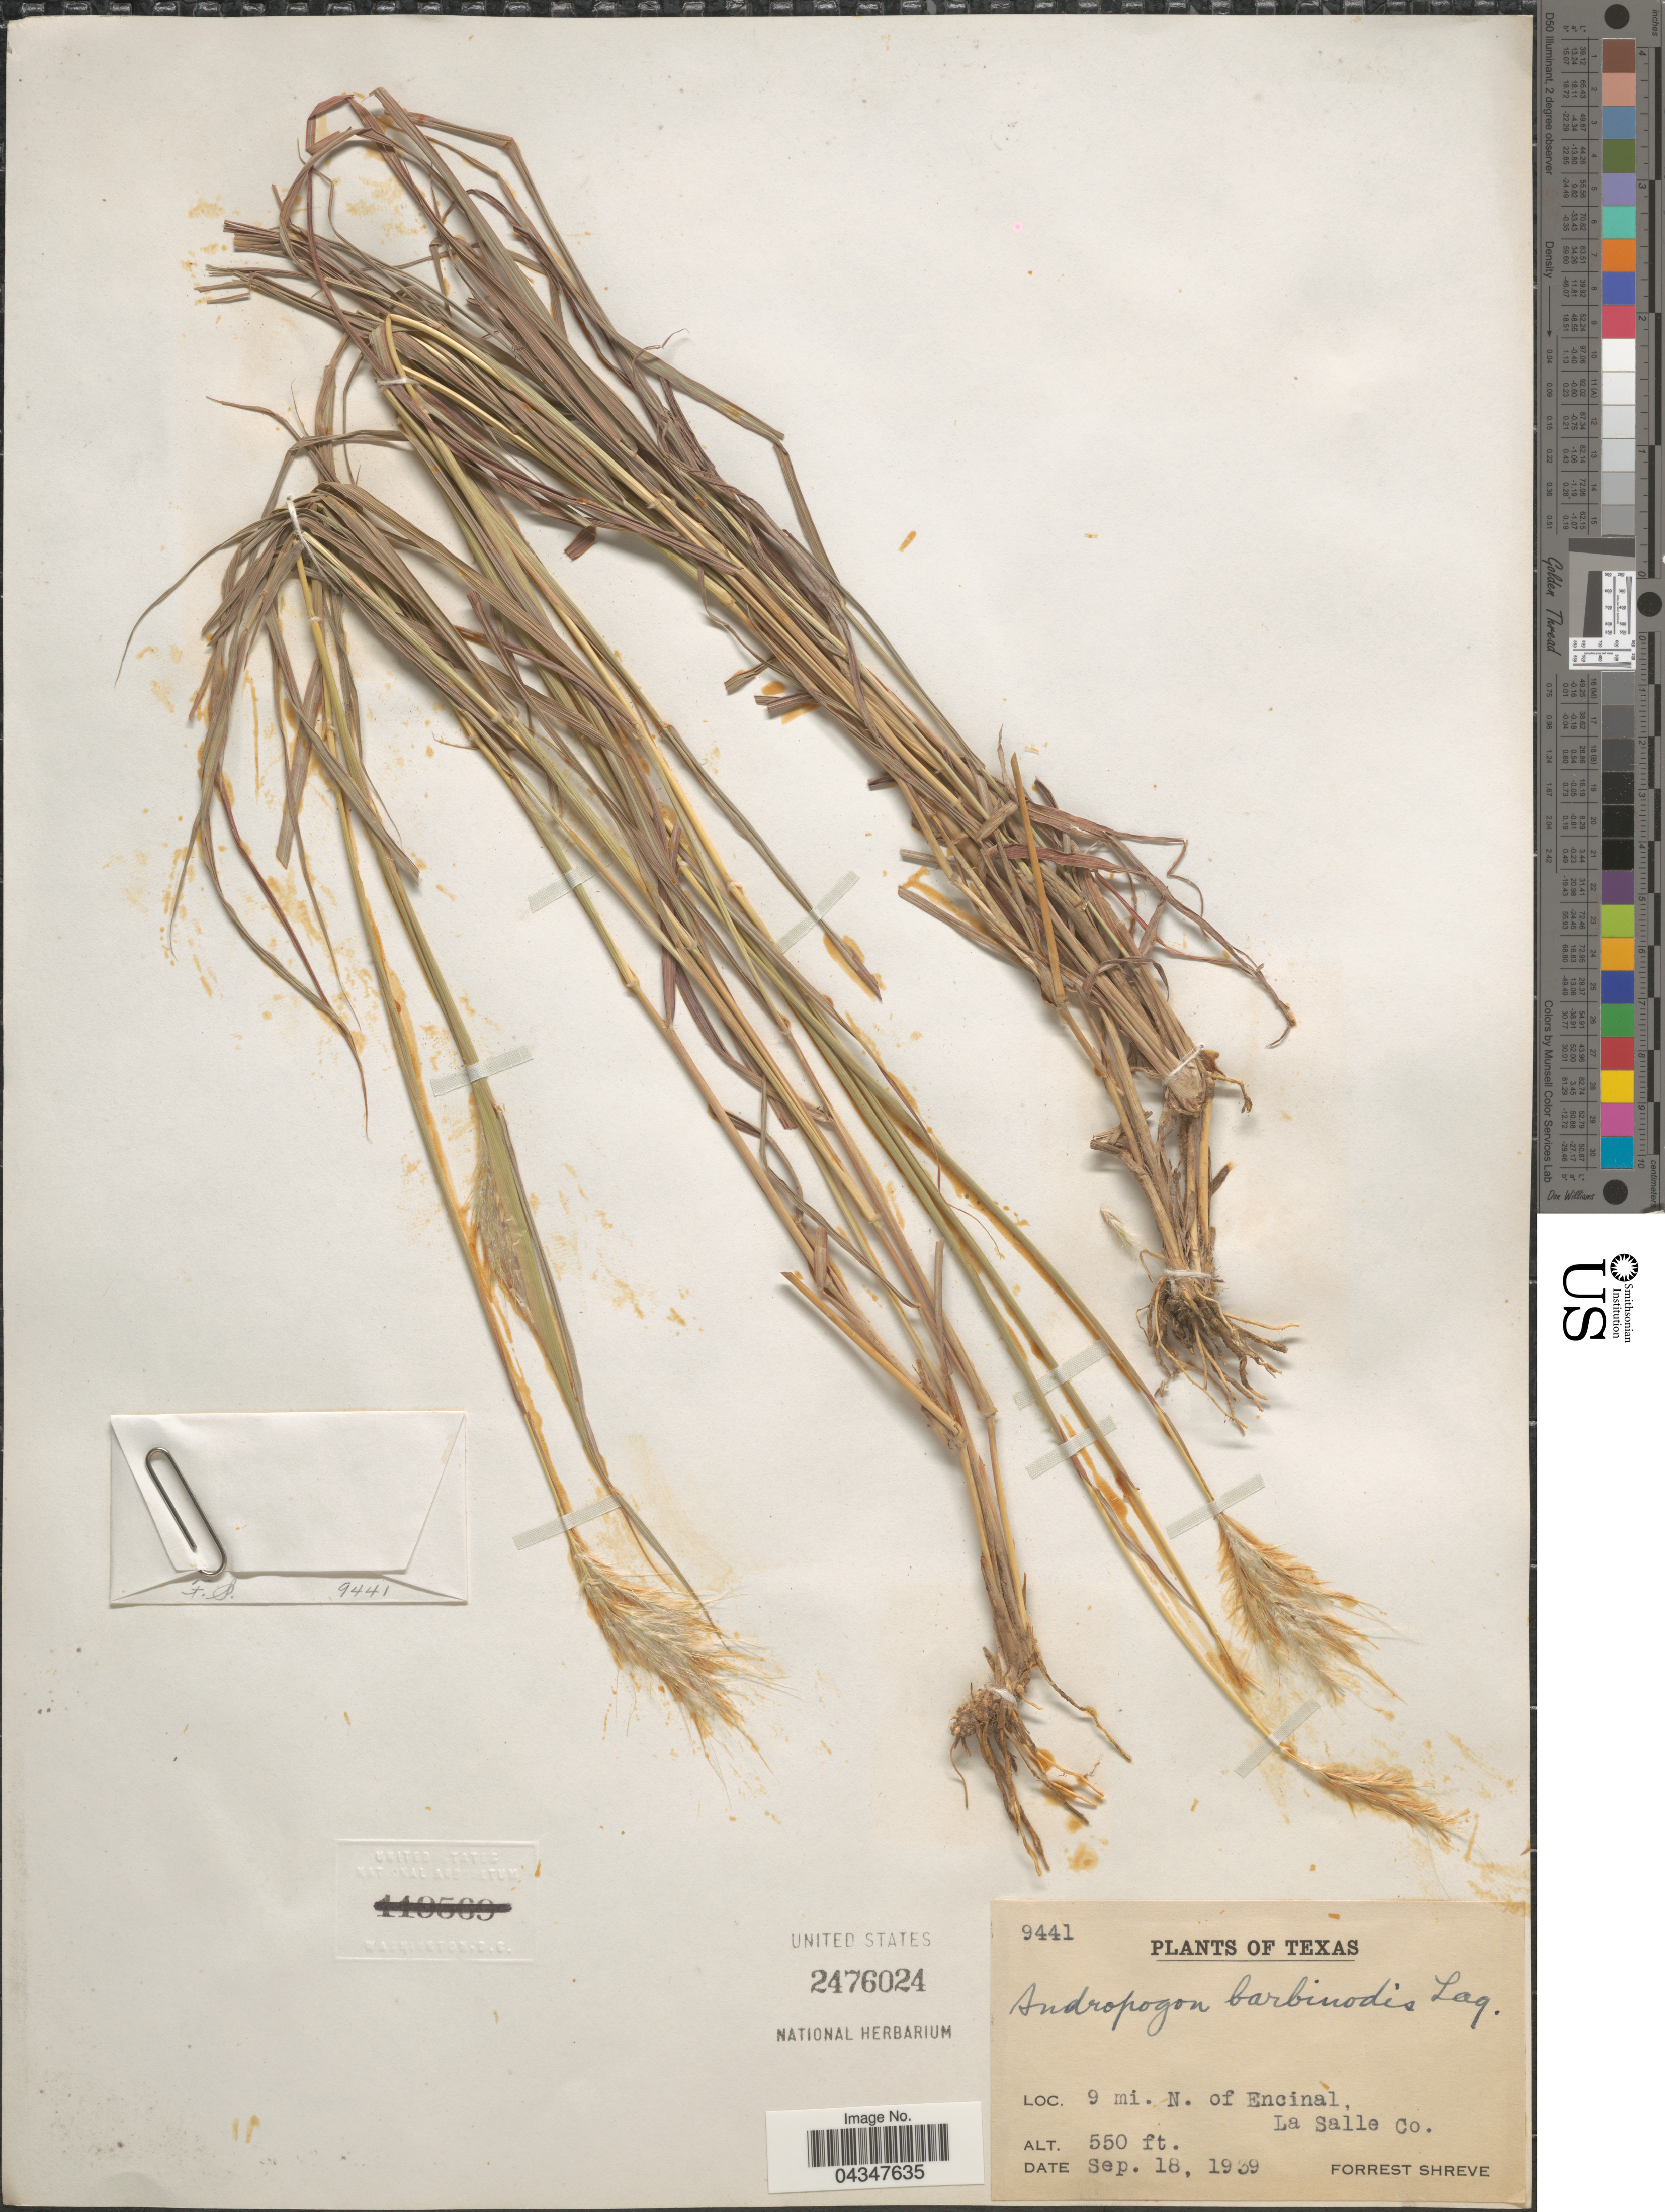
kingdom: Plantae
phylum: Tracheophyta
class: Liliopsida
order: Poales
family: Poaceae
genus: Bothriochloa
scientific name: Bothriochloa barbinodis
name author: (Lag.) Herter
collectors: F. Shreve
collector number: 9441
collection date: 1939-09-18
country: United States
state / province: Texas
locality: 9 mi. N. of Encinal, La Salle Co.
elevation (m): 168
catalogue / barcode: US 2476024